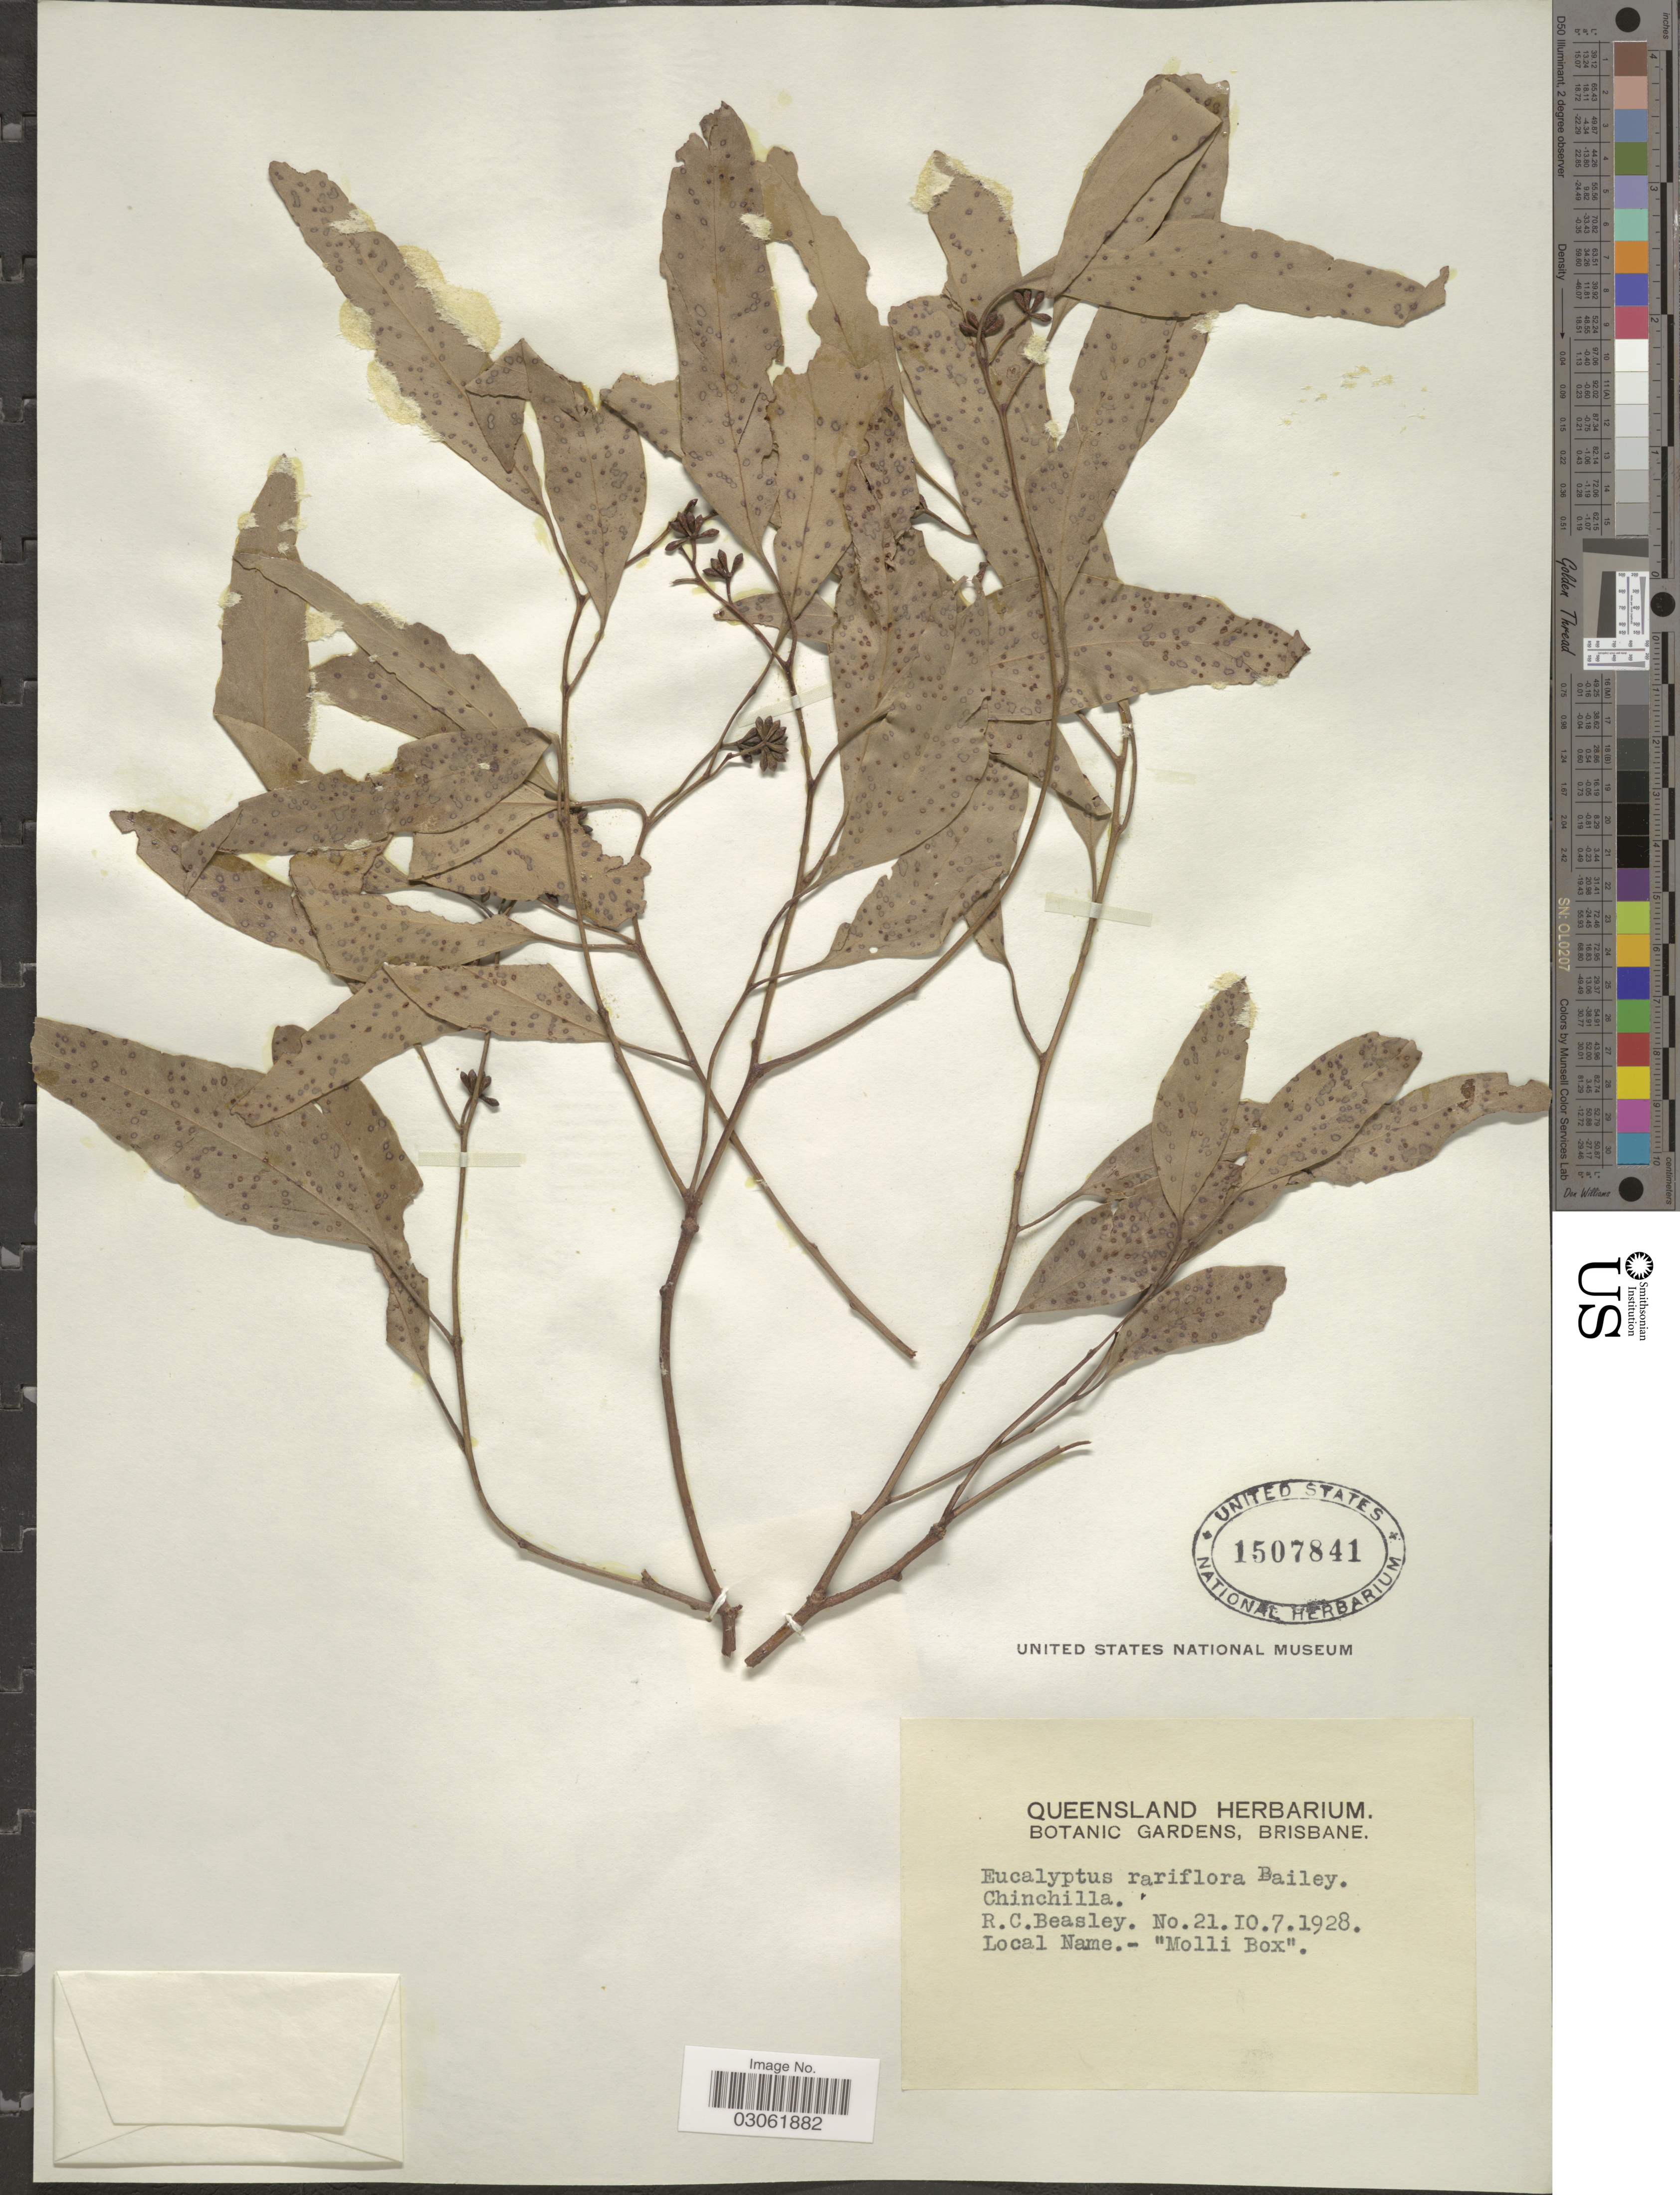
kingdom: Plantae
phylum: Tracheophyta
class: Magnoliopsida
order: Myrtales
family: Myrtaceae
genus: Eucalyptus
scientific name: Eucalyptus x rariflora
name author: F.M. Bailey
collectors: R. Beasley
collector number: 21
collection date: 1928-07-10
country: Australia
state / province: Queensland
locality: Chinchilla.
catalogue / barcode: US 1507841